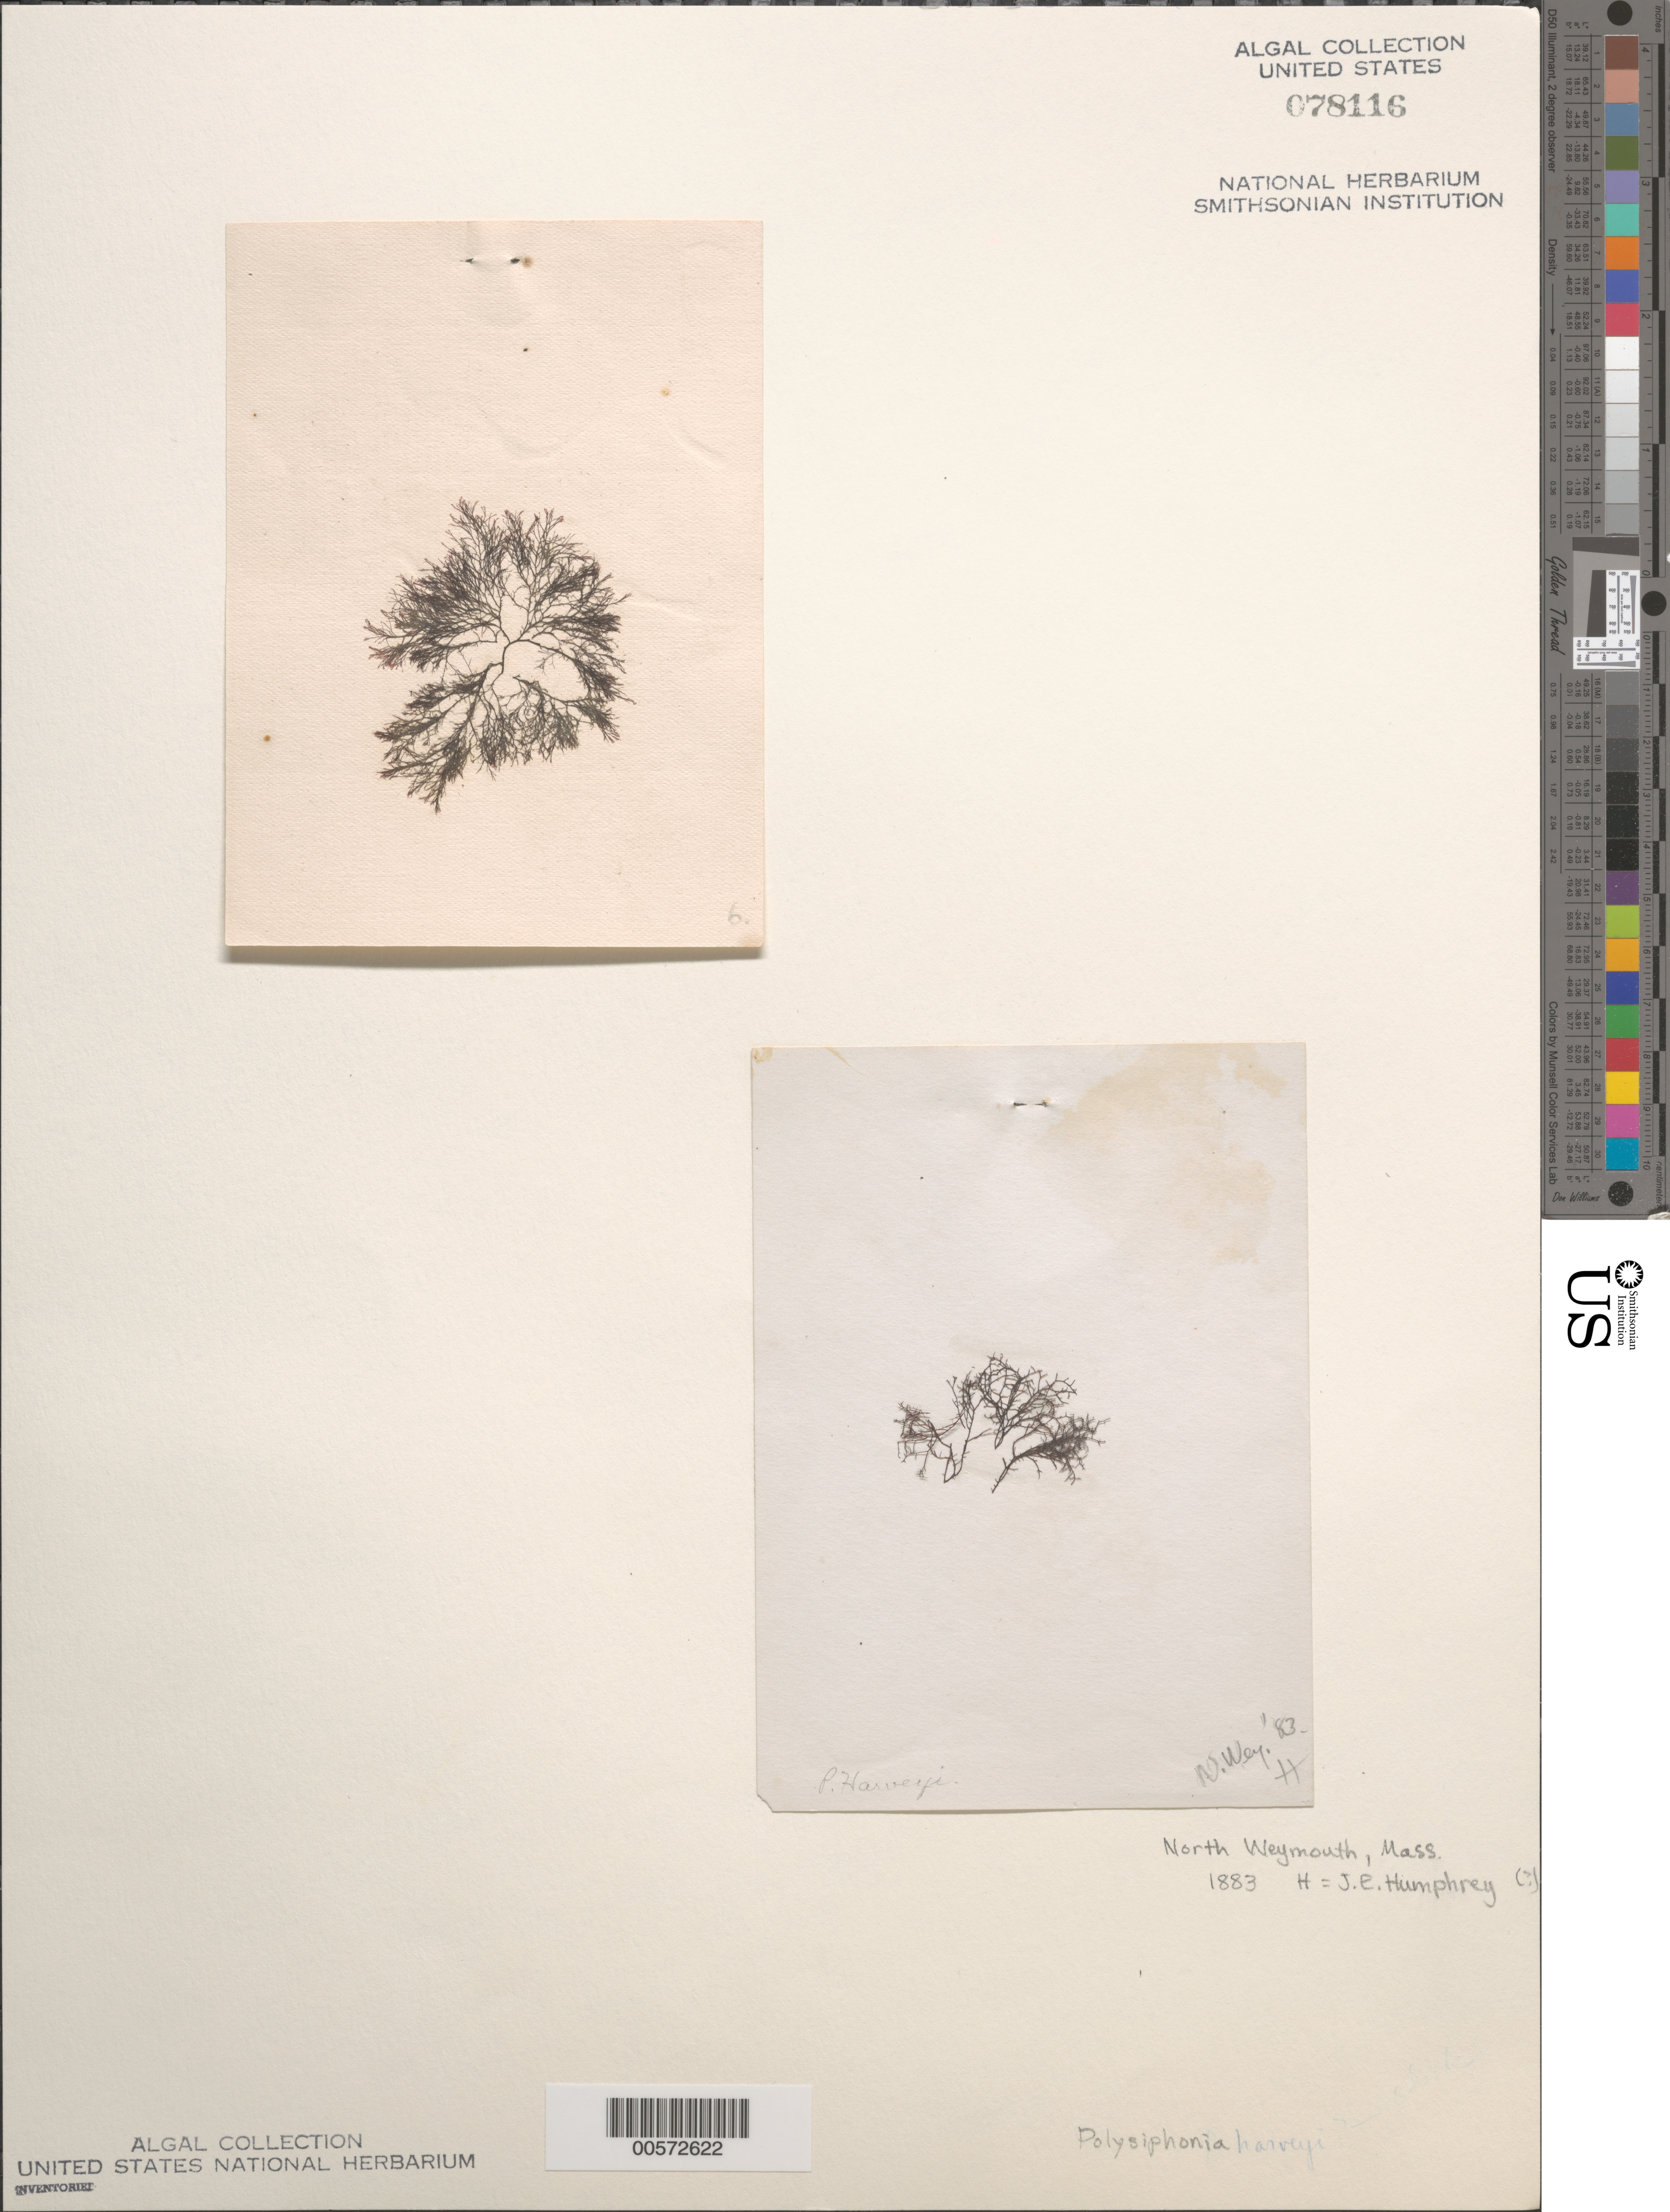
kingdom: Plantae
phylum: Rhodophyta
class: Florideophyceae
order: Ceramiales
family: Rhodomelaceae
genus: Melanothamnus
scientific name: Melanothamnus harveyi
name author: (Bailey) Diaz-Tapia & C.A. Maggs in Diaz-Tapia et al.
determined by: Algae name updating Project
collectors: J. Humphrey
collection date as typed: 1883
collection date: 1883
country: United States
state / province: Massachusetts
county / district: Norfolk County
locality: North Weymouth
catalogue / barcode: US 78116